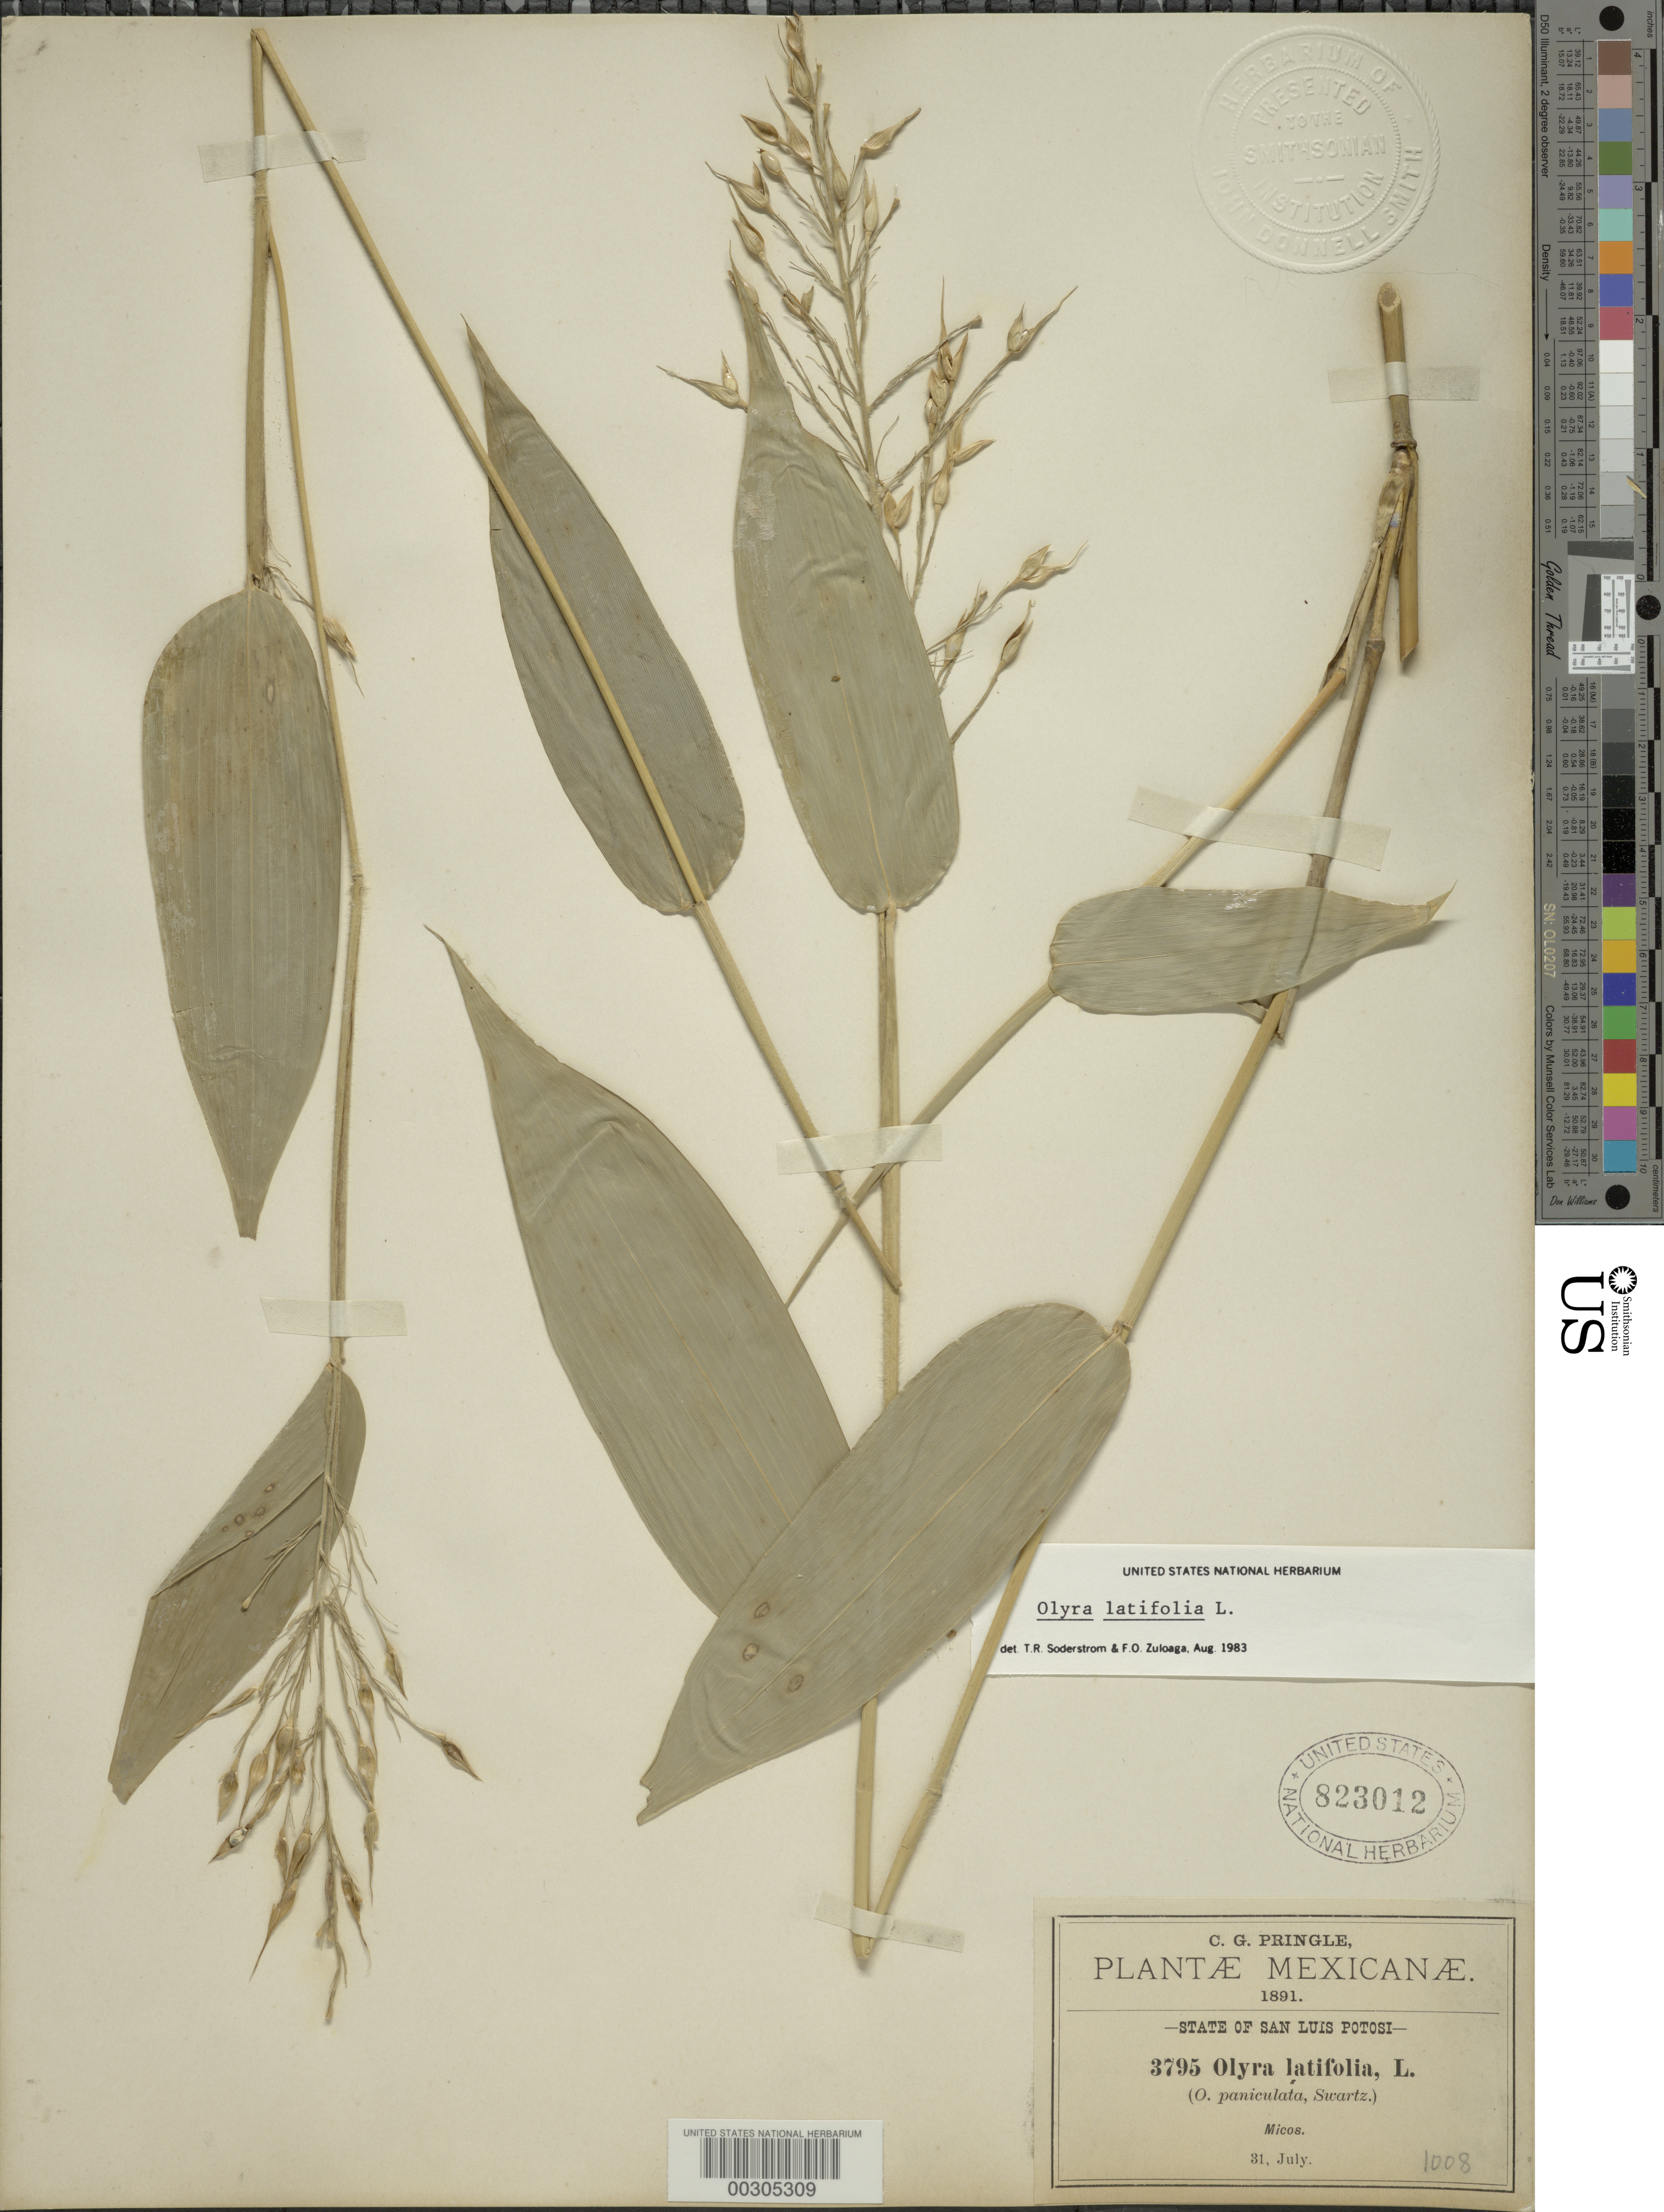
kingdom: Plantae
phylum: Tracheophyta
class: Liliopsida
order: Poales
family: Poaceae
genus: Olyra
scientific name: Olyra latifolia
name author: L.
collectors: C. G. Pringle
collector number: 3795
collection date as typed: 31 Jul 1891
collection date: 1891-07-31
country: Mexico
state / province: San Luis Potosí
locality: Micos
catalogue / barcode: US 823012